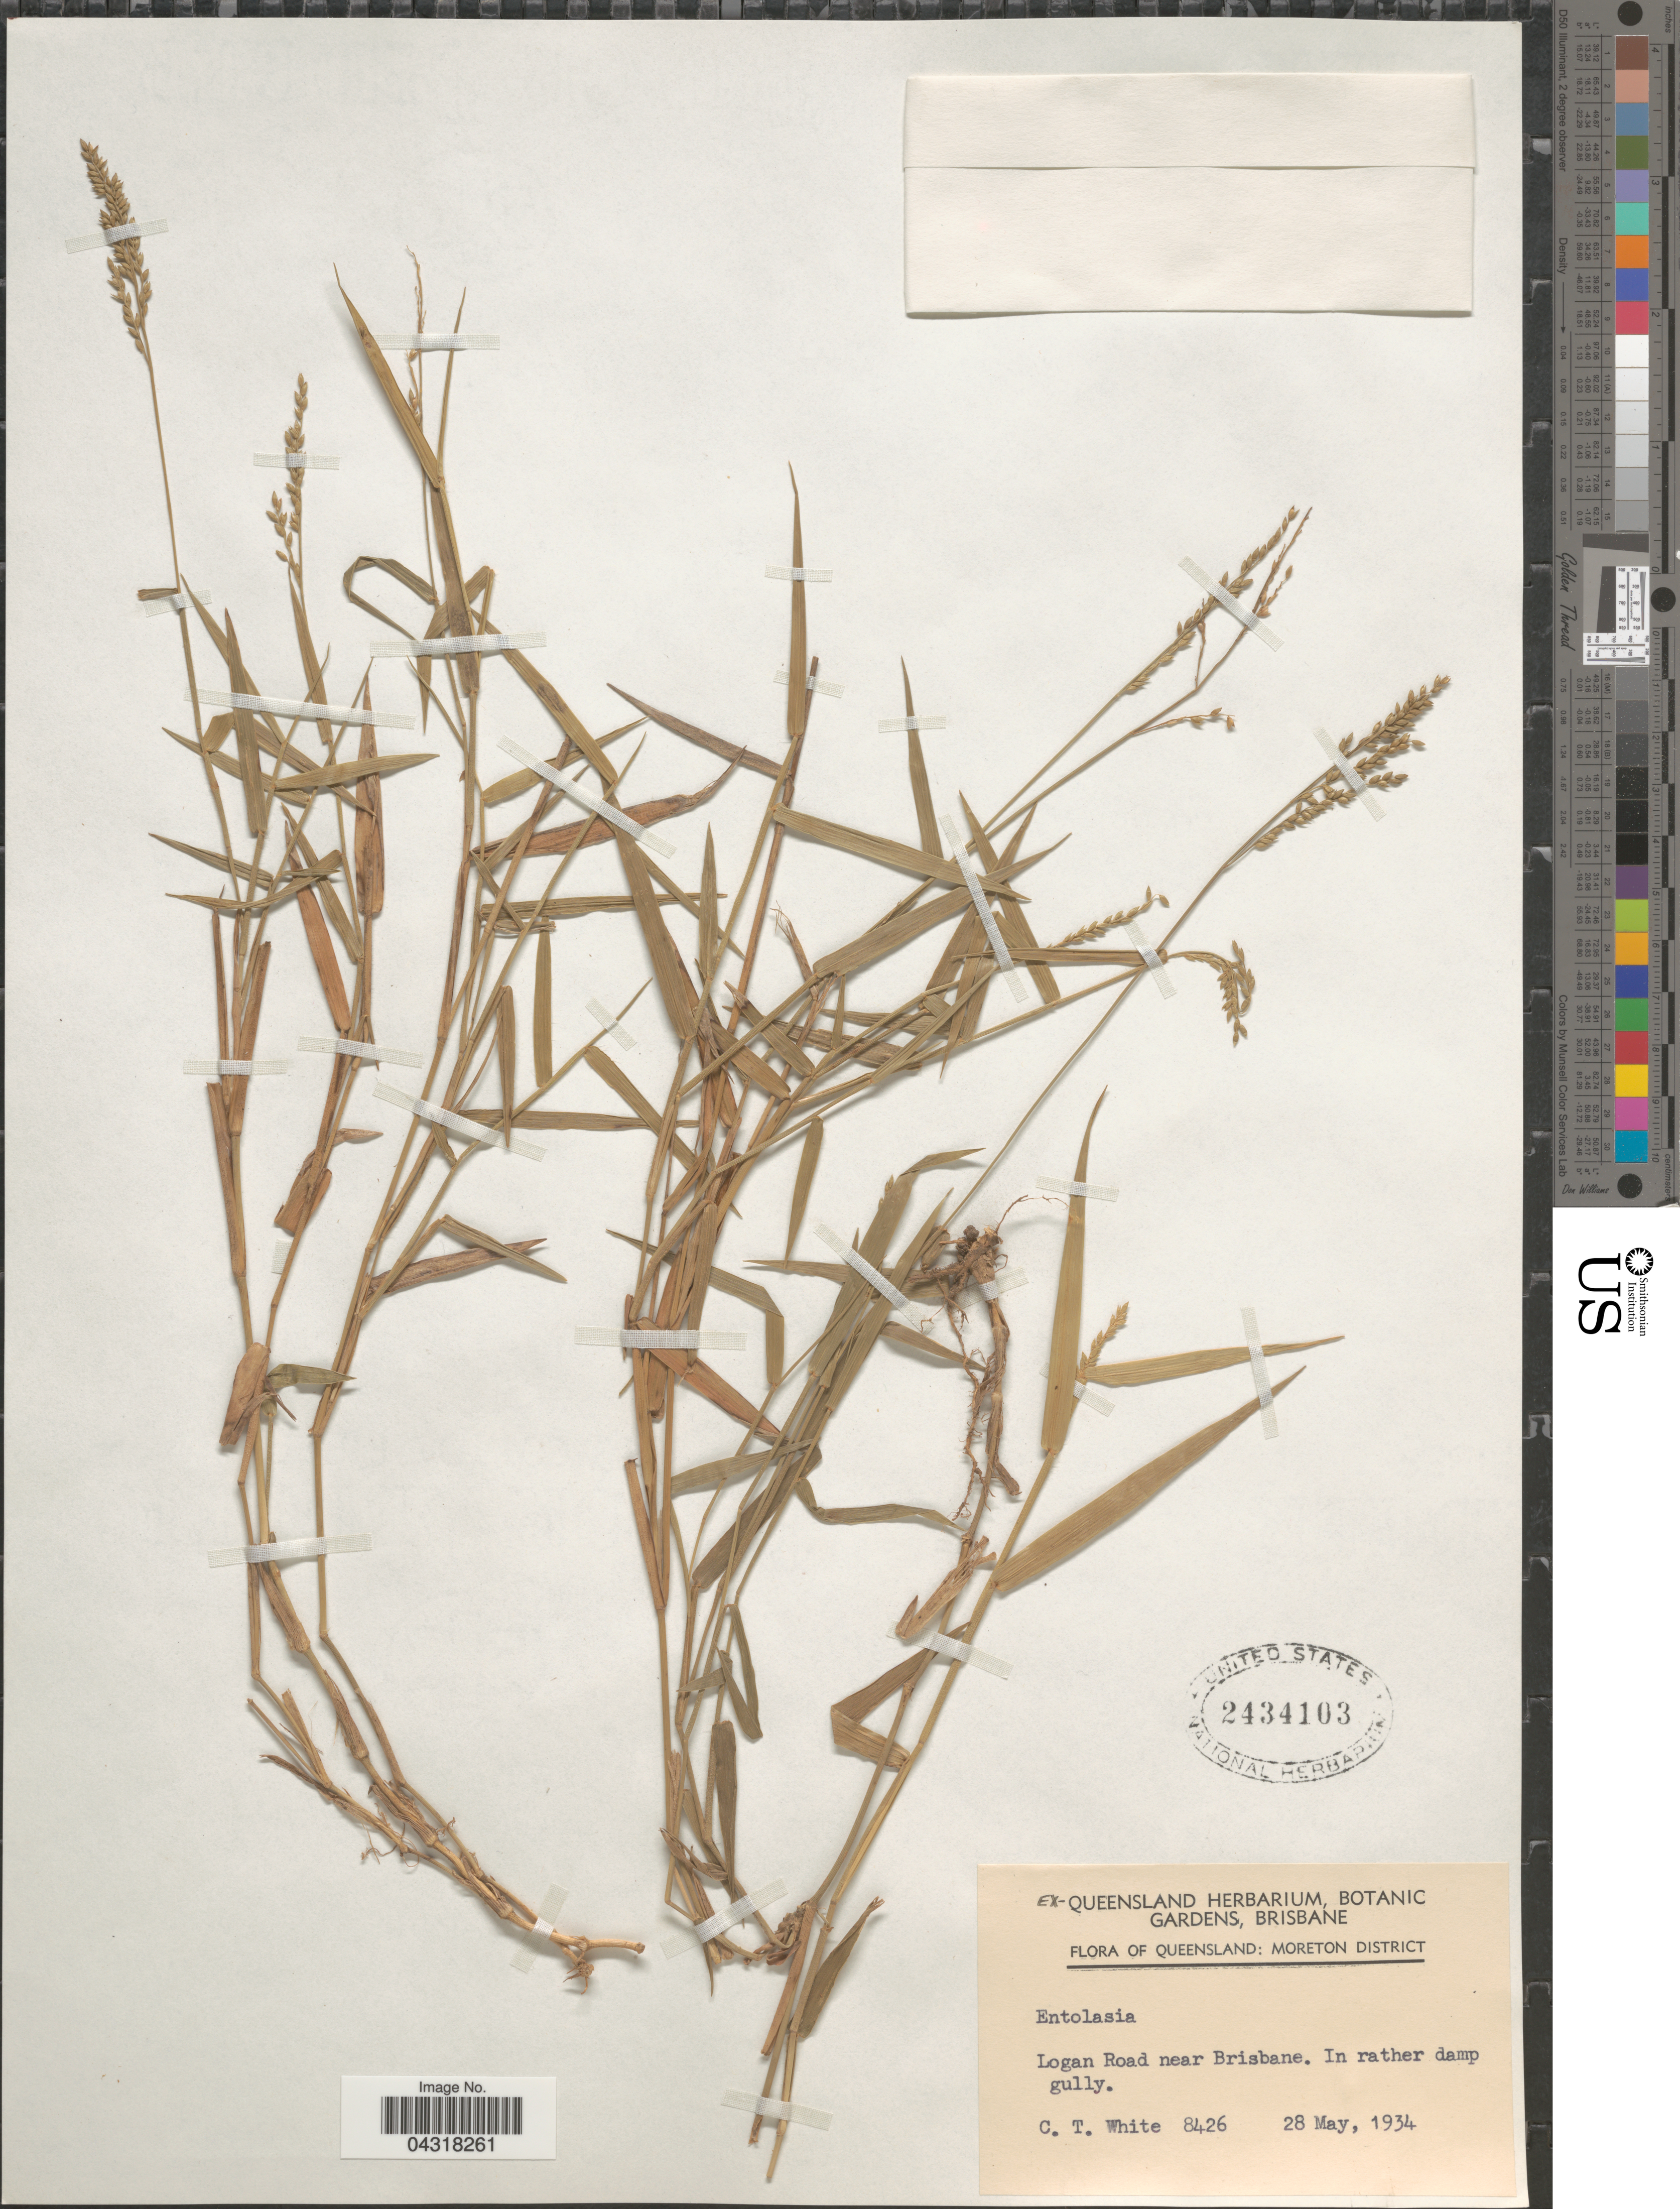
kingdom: Plantae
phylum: Tracheophyta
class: Liliopsida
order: Poales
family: Poaceae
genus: Entolasia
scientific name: Entolasia sp.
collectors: C. T. White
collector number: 8426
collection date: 1934-05-28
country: Australia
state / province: Queensland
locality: Moreton District. Logan Road near Brisbane. In rather damp gully.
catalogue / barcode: US 2434103